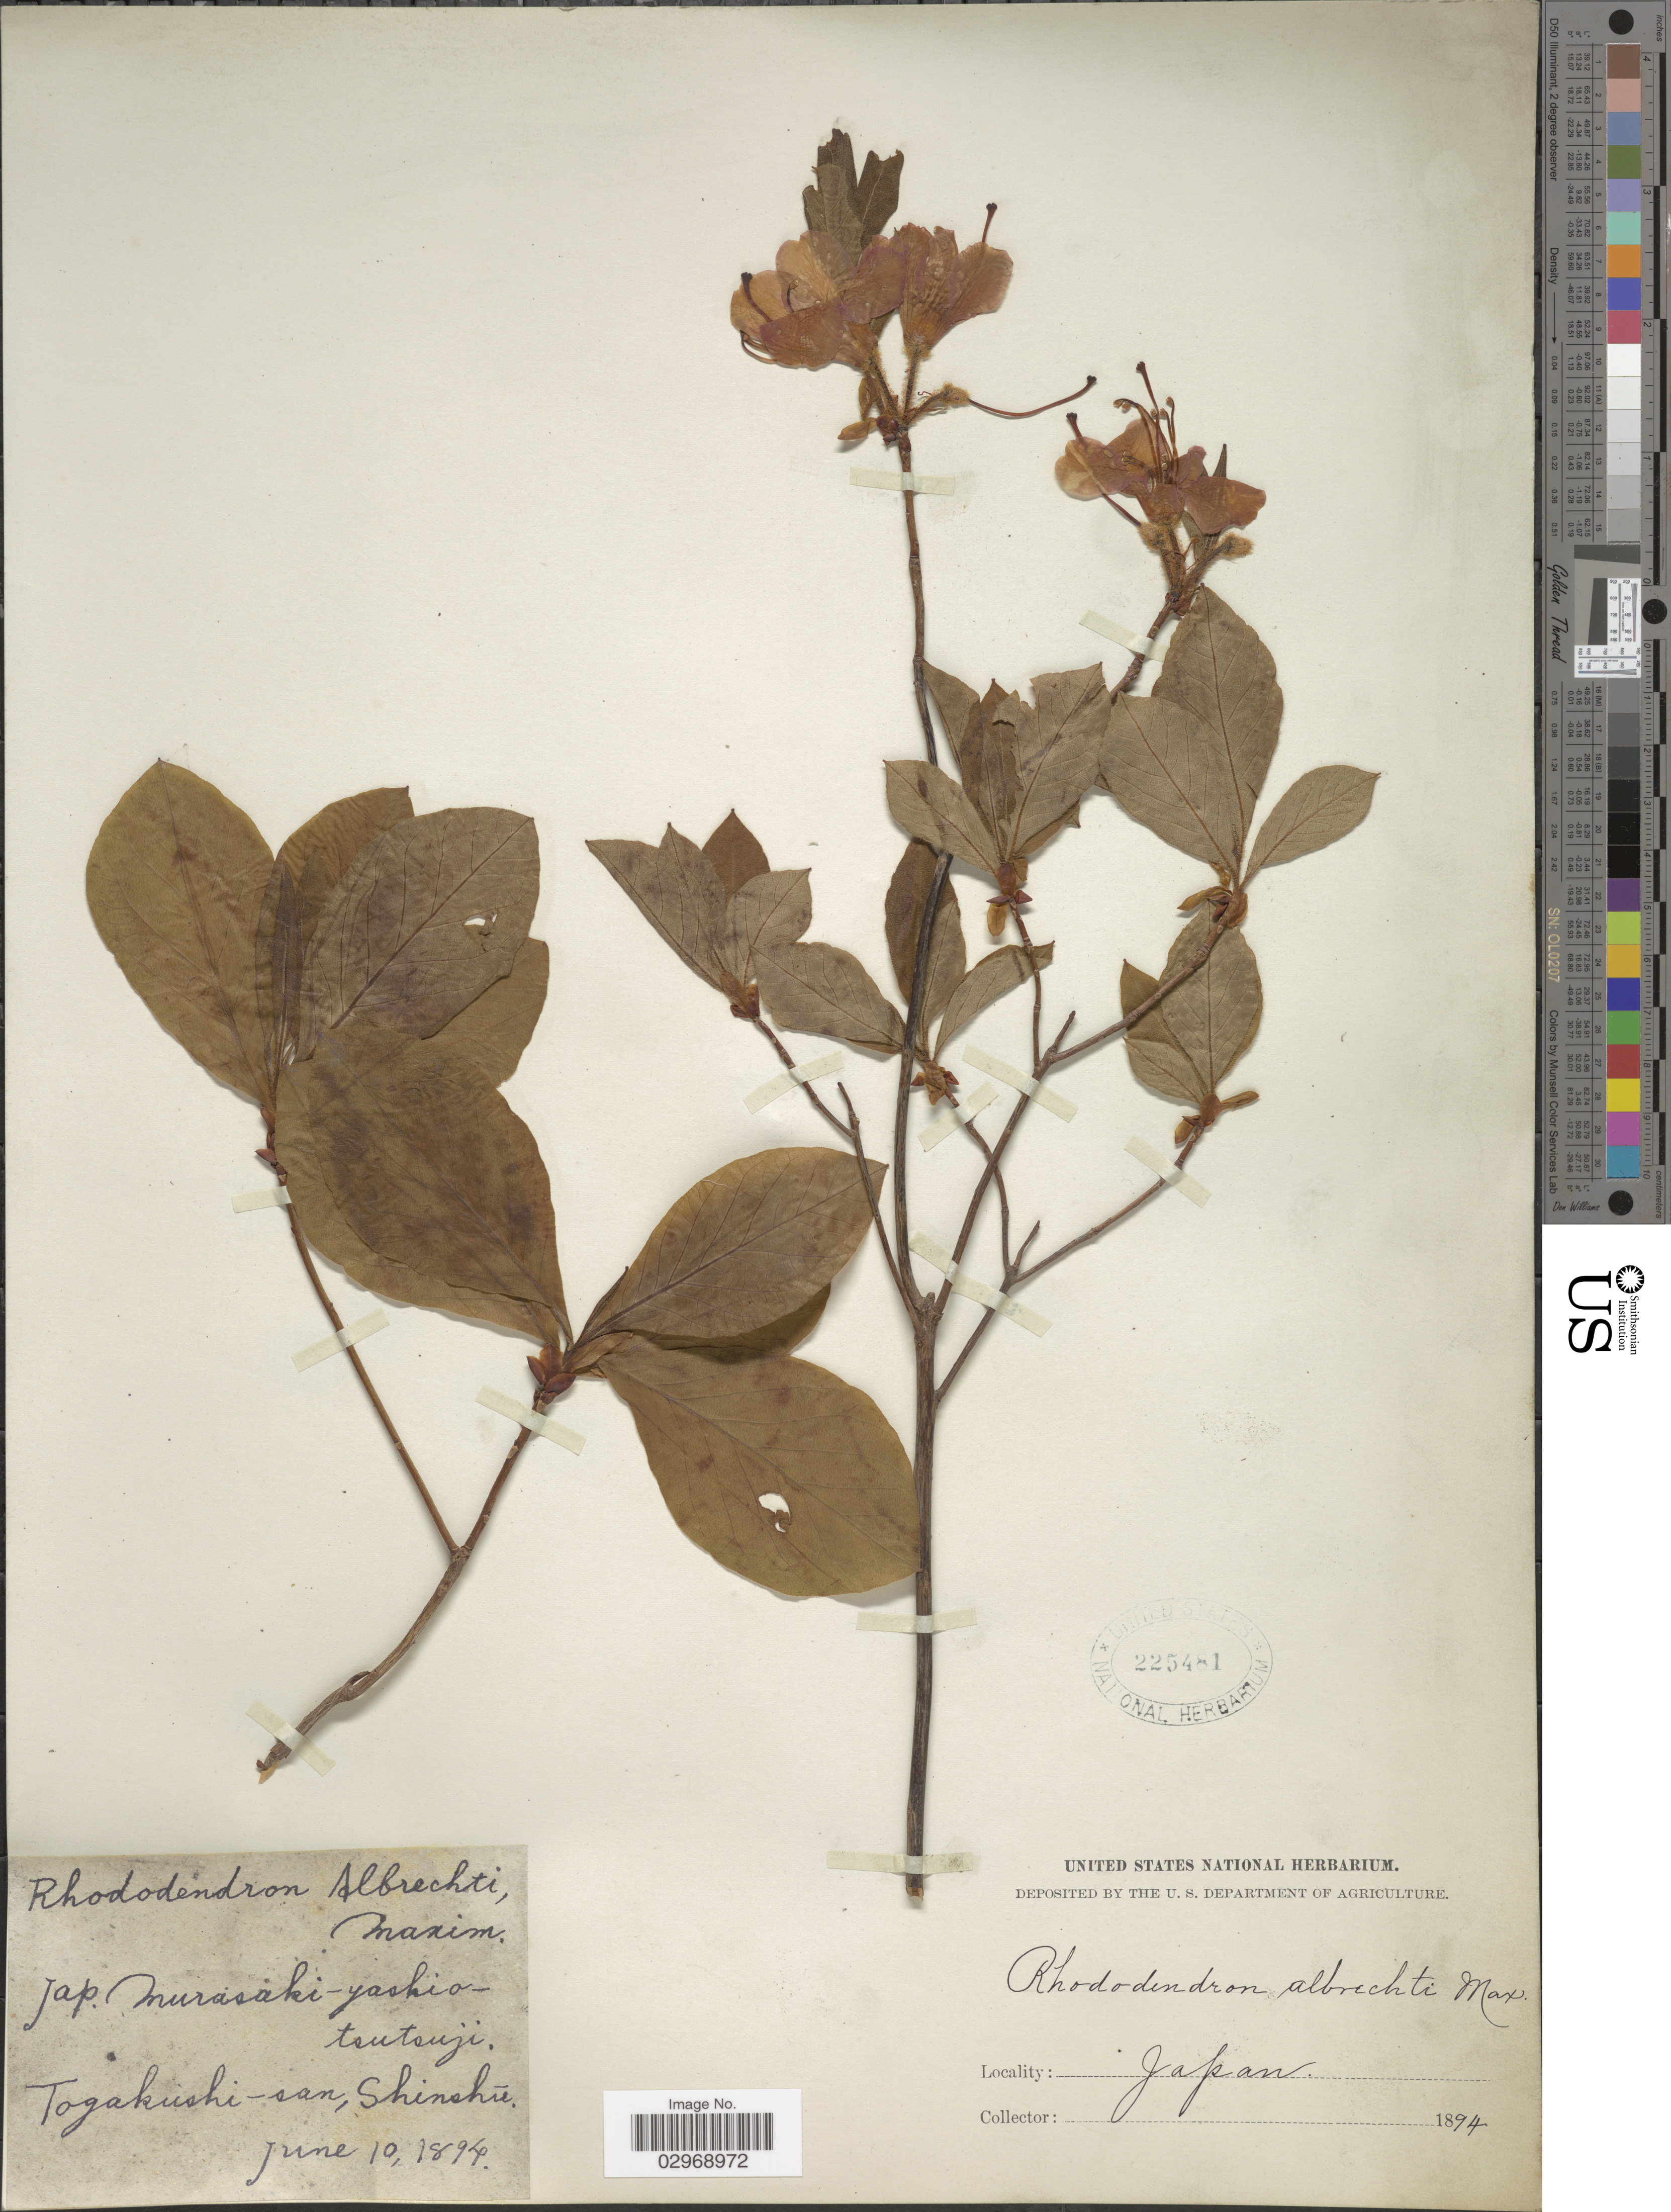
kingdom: Plantae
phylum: Tracheophyta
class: Magnoliopsida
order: Ericales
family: Ericaceae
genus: Rhododendron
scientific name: Rhododendron albrechtii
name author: Maxim.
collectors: ex herb. United States National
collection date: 1894-06-10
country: Japan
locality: Togakushi-san, Shinshu.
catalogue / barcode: US 225481